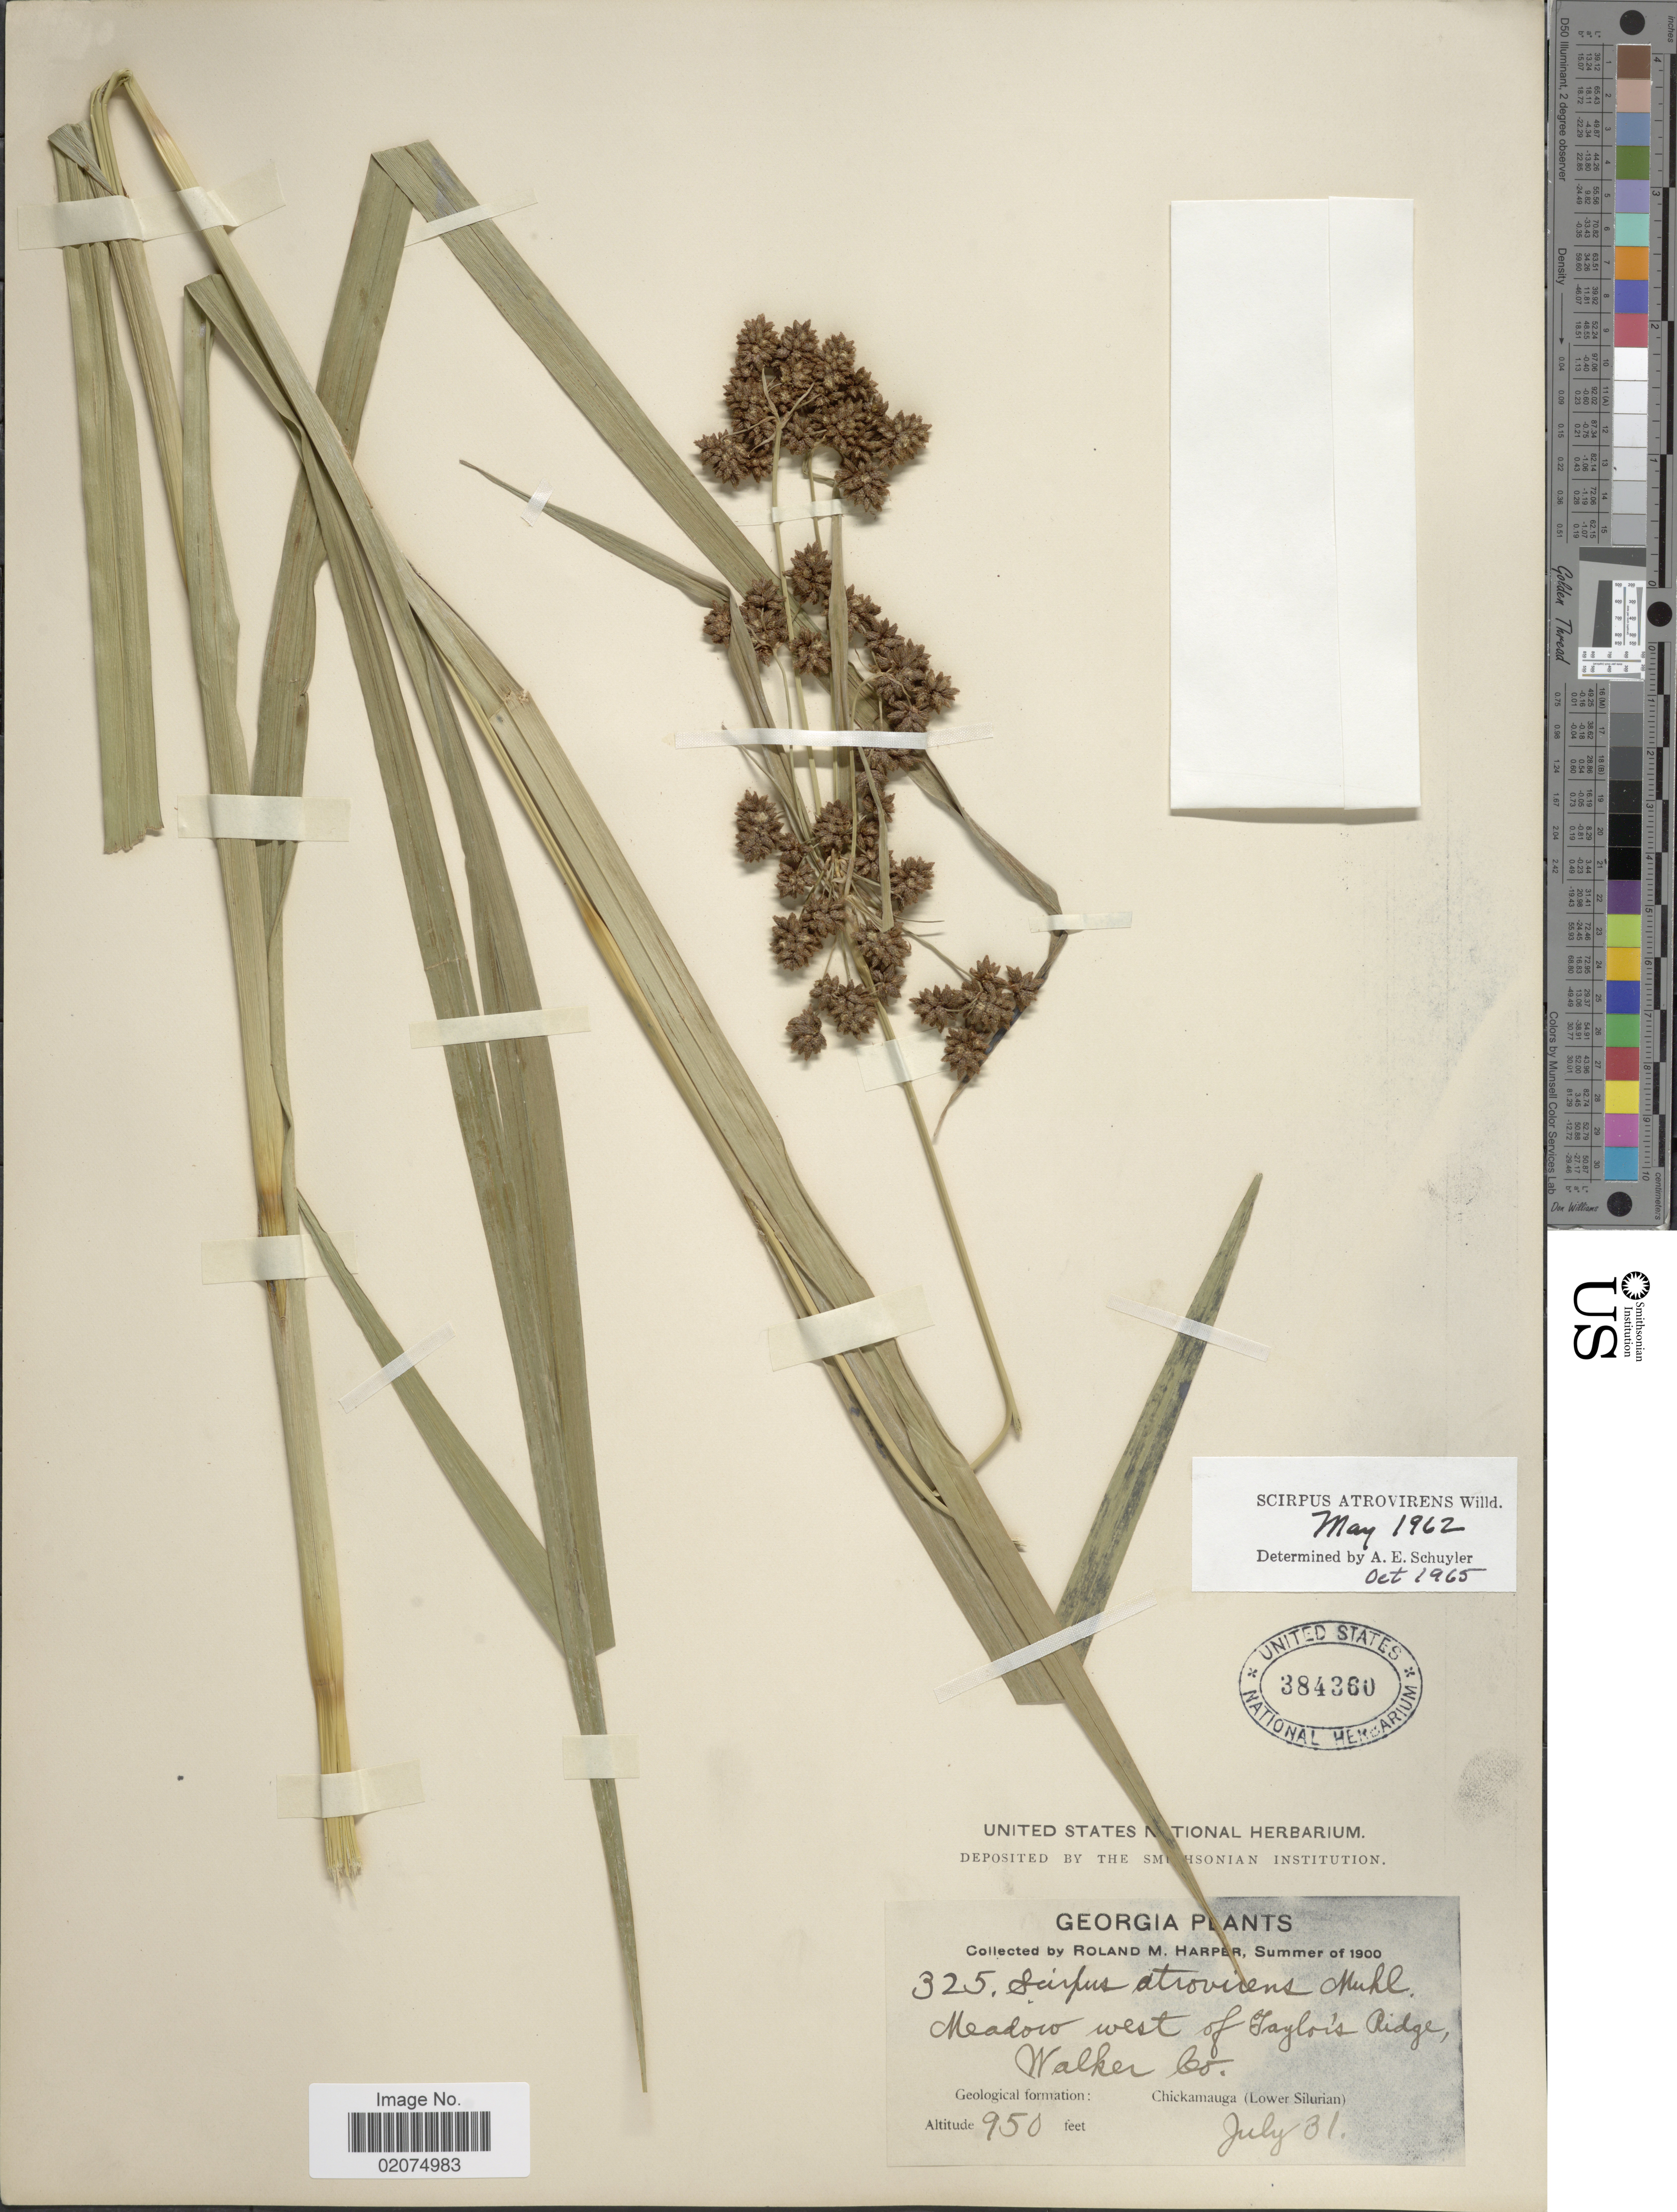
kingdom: Plantae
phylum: Tracheophyta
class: Liliopsida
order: Poales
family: Cyperaceae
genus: Scirpus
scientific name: Scirpus atrovirens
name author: Willd.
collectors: R. M. Harper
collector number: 325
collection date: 1900-07-31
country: United States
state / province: Georgia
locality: West of Taylor's Ridge, Walker Co.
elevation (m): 290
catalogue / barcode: US 384360